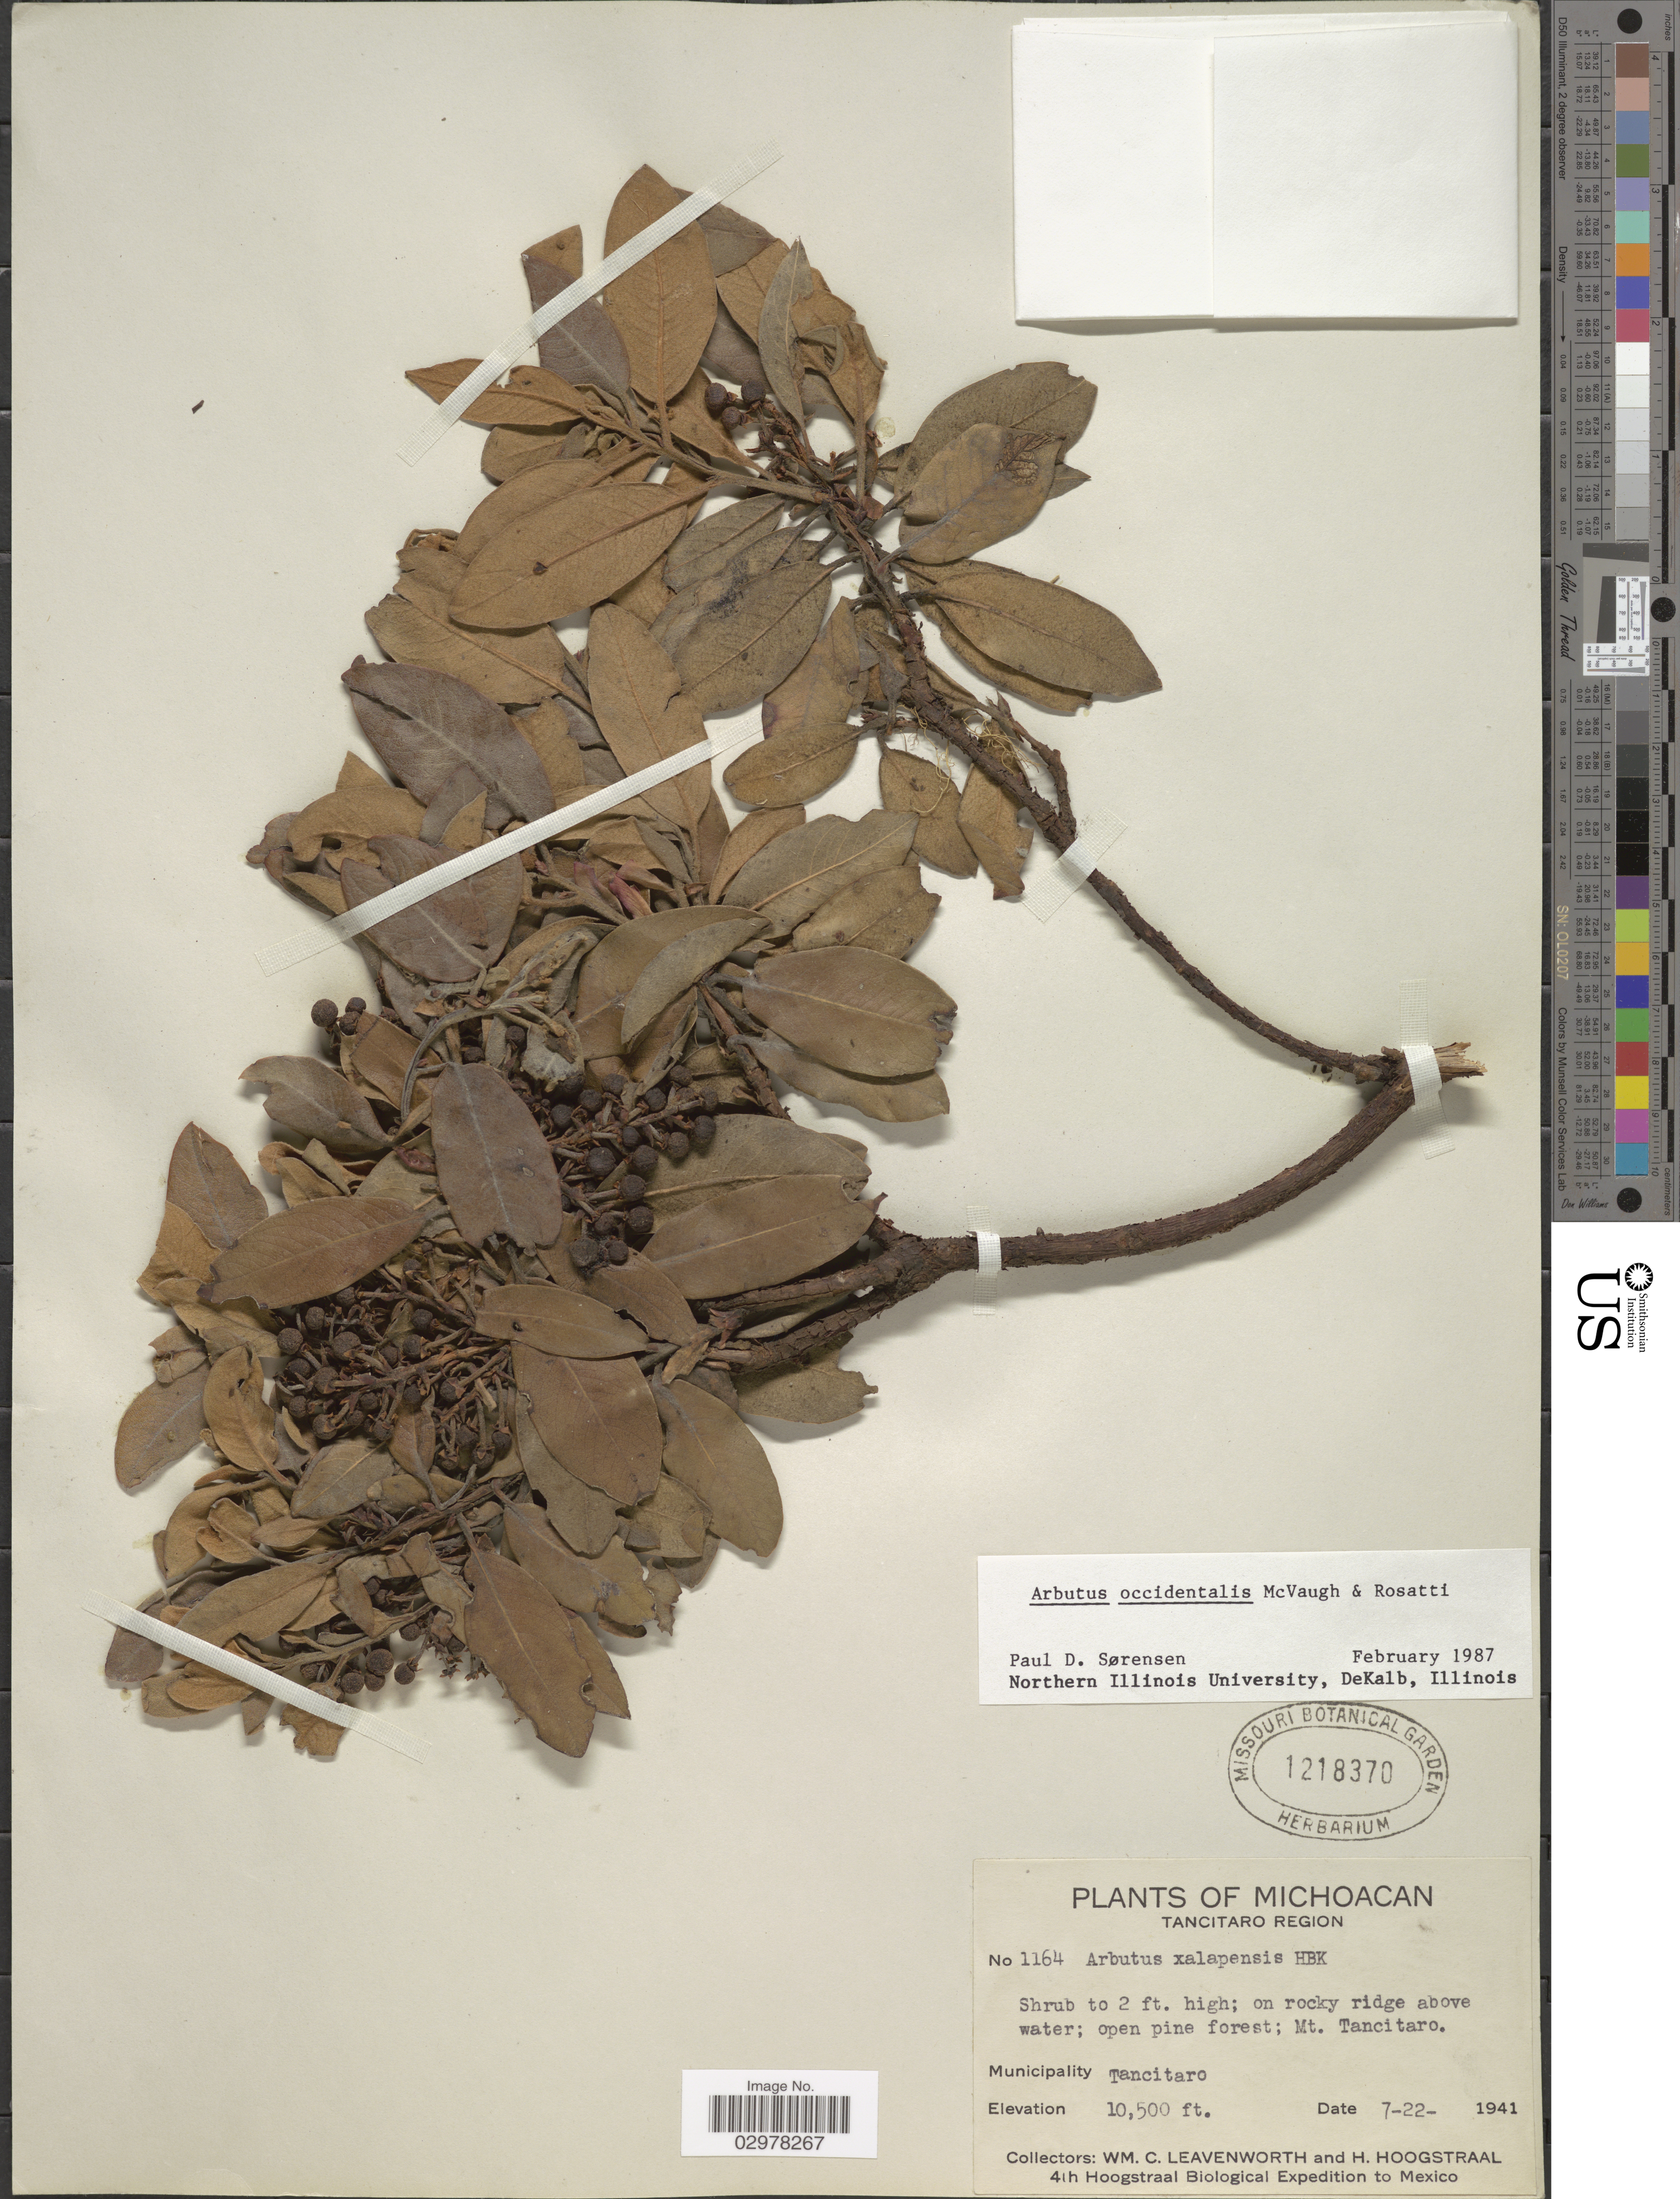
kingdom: Plantae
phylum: Tracheophyta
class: Magnoliopsida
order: Ericales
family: Ericaceae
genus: Arbutus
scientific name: Arbutus occidentalis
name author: McVaugh & Rosatti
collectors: W. Leavenworth & H. Hoogstraal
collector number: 1164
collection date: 1941-07-22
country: Mexico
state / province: Michoacán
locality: Tancitaro Region, Mt. Tancitaro, municipality Tancitaro.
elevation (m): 3200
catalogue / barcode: US 1218370